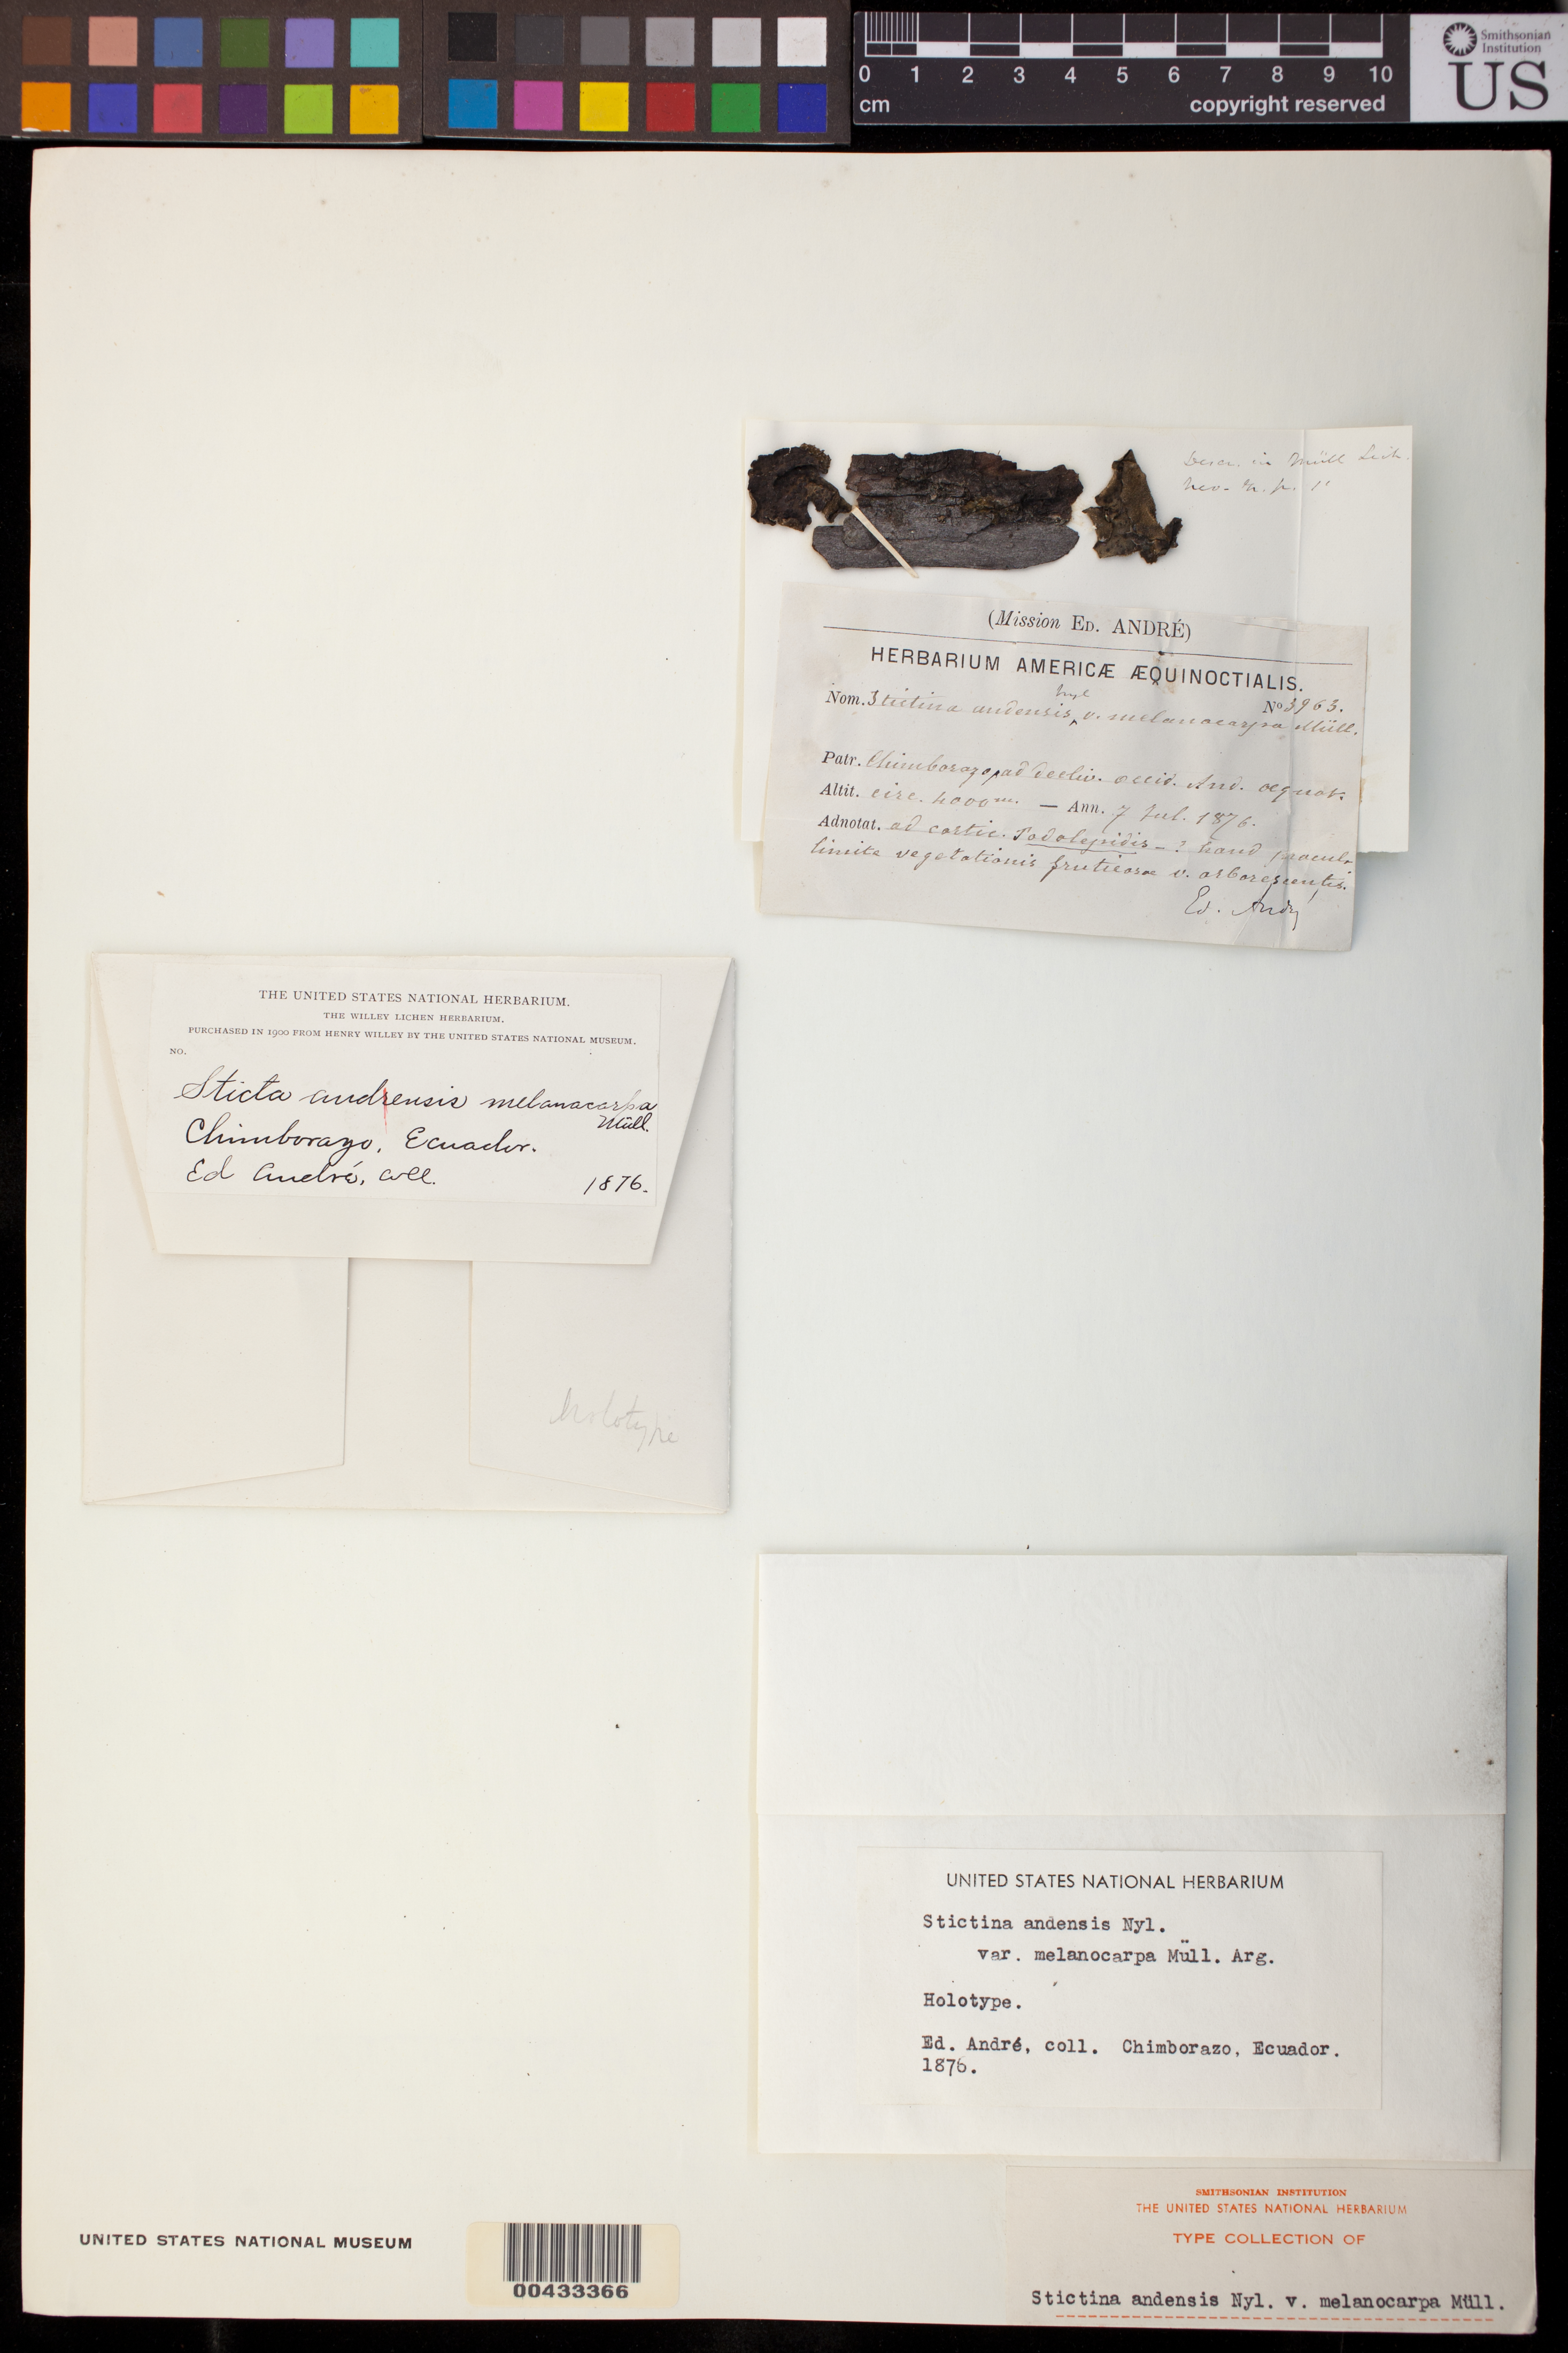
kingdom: Fungi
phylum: Ascomycota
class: Lecanoromycetes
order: Peltigerales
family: Lobariaceae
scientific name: Stictina andensis var. melanocarpa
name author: Müll. Arg.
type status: Type Collection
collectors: É. F. André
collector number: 3963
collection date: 1876-07-07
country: Ecuador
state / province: Chimborazo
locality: Chimborazo, ad decliv. occid. And. aequinot.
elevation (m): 4000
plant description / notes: Annotated as "holotype"